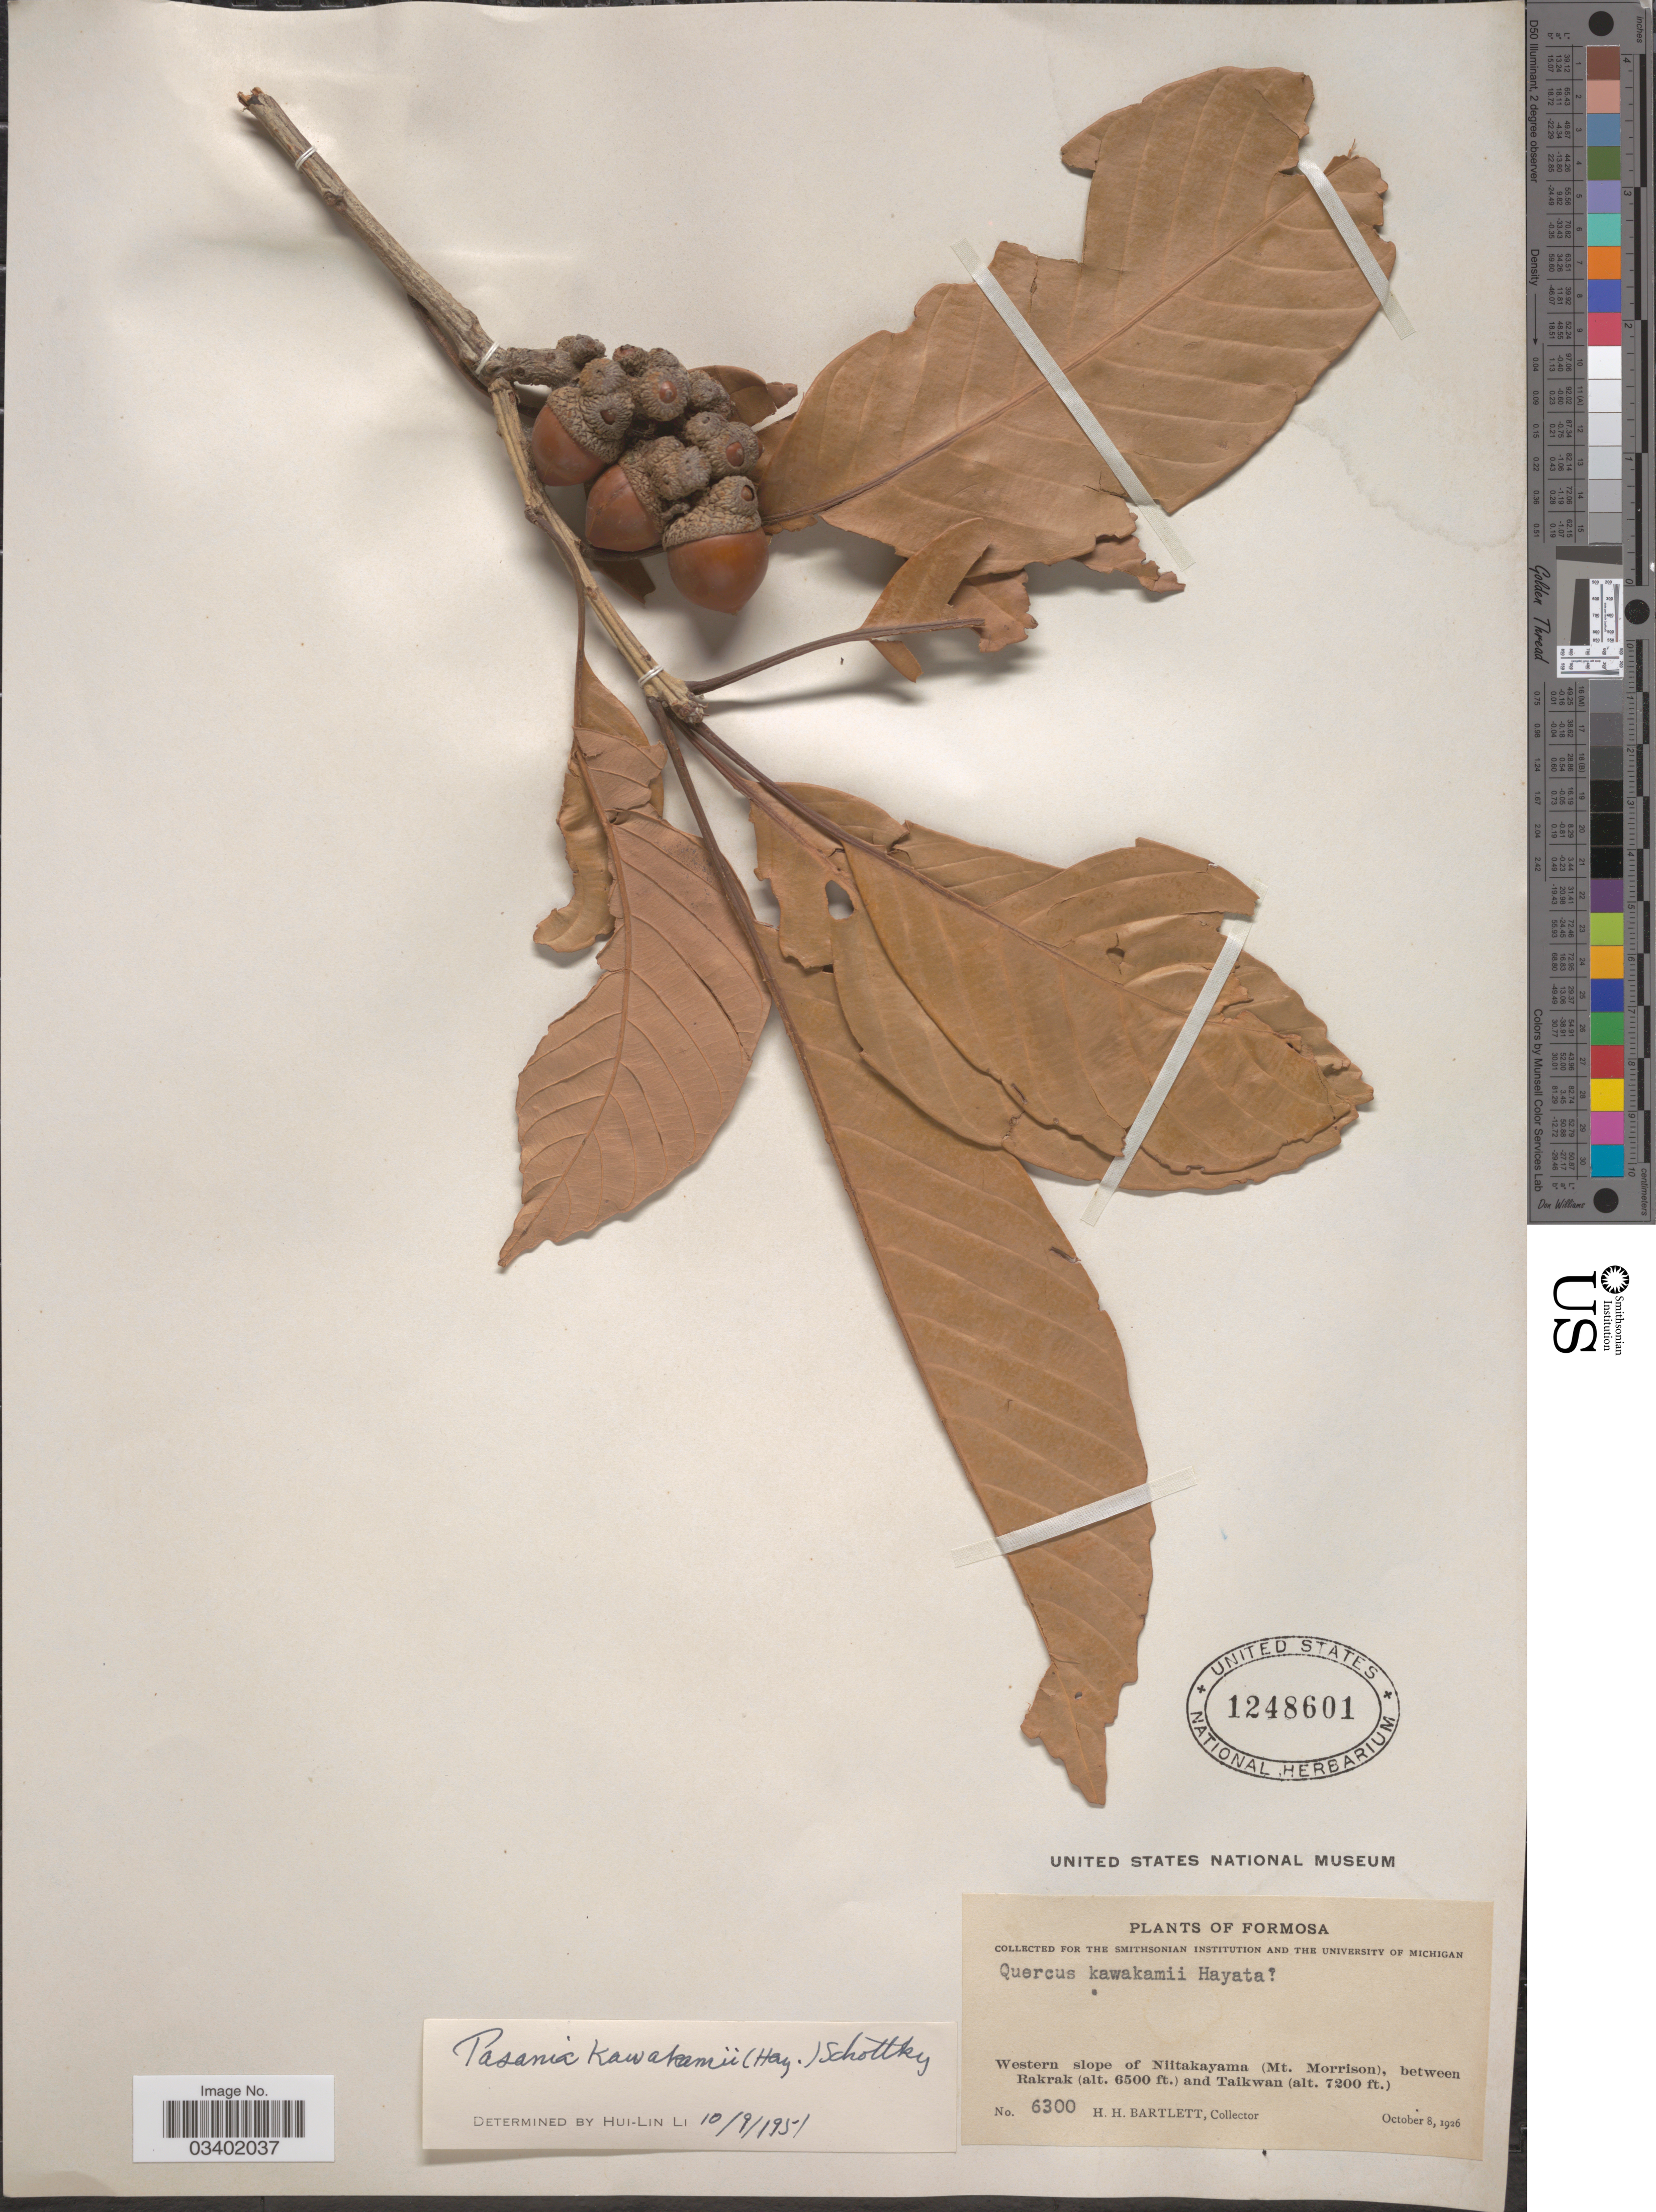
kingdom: Plantae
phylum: Tracheophyta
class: Magnoliopsida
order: Fagales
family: Fagaceae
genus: Lithocarpus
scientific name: Lithocarpus kawakamii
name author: (Hayata) Hayata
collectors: H. H. Bartlett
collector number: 6300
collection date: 1926-10-08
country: Taiwan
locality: Formosa. Western slope of Niitakayama (Mt. Morrison), between Rakrak and Taikwan.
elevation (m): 1981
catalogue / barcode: US 1248601